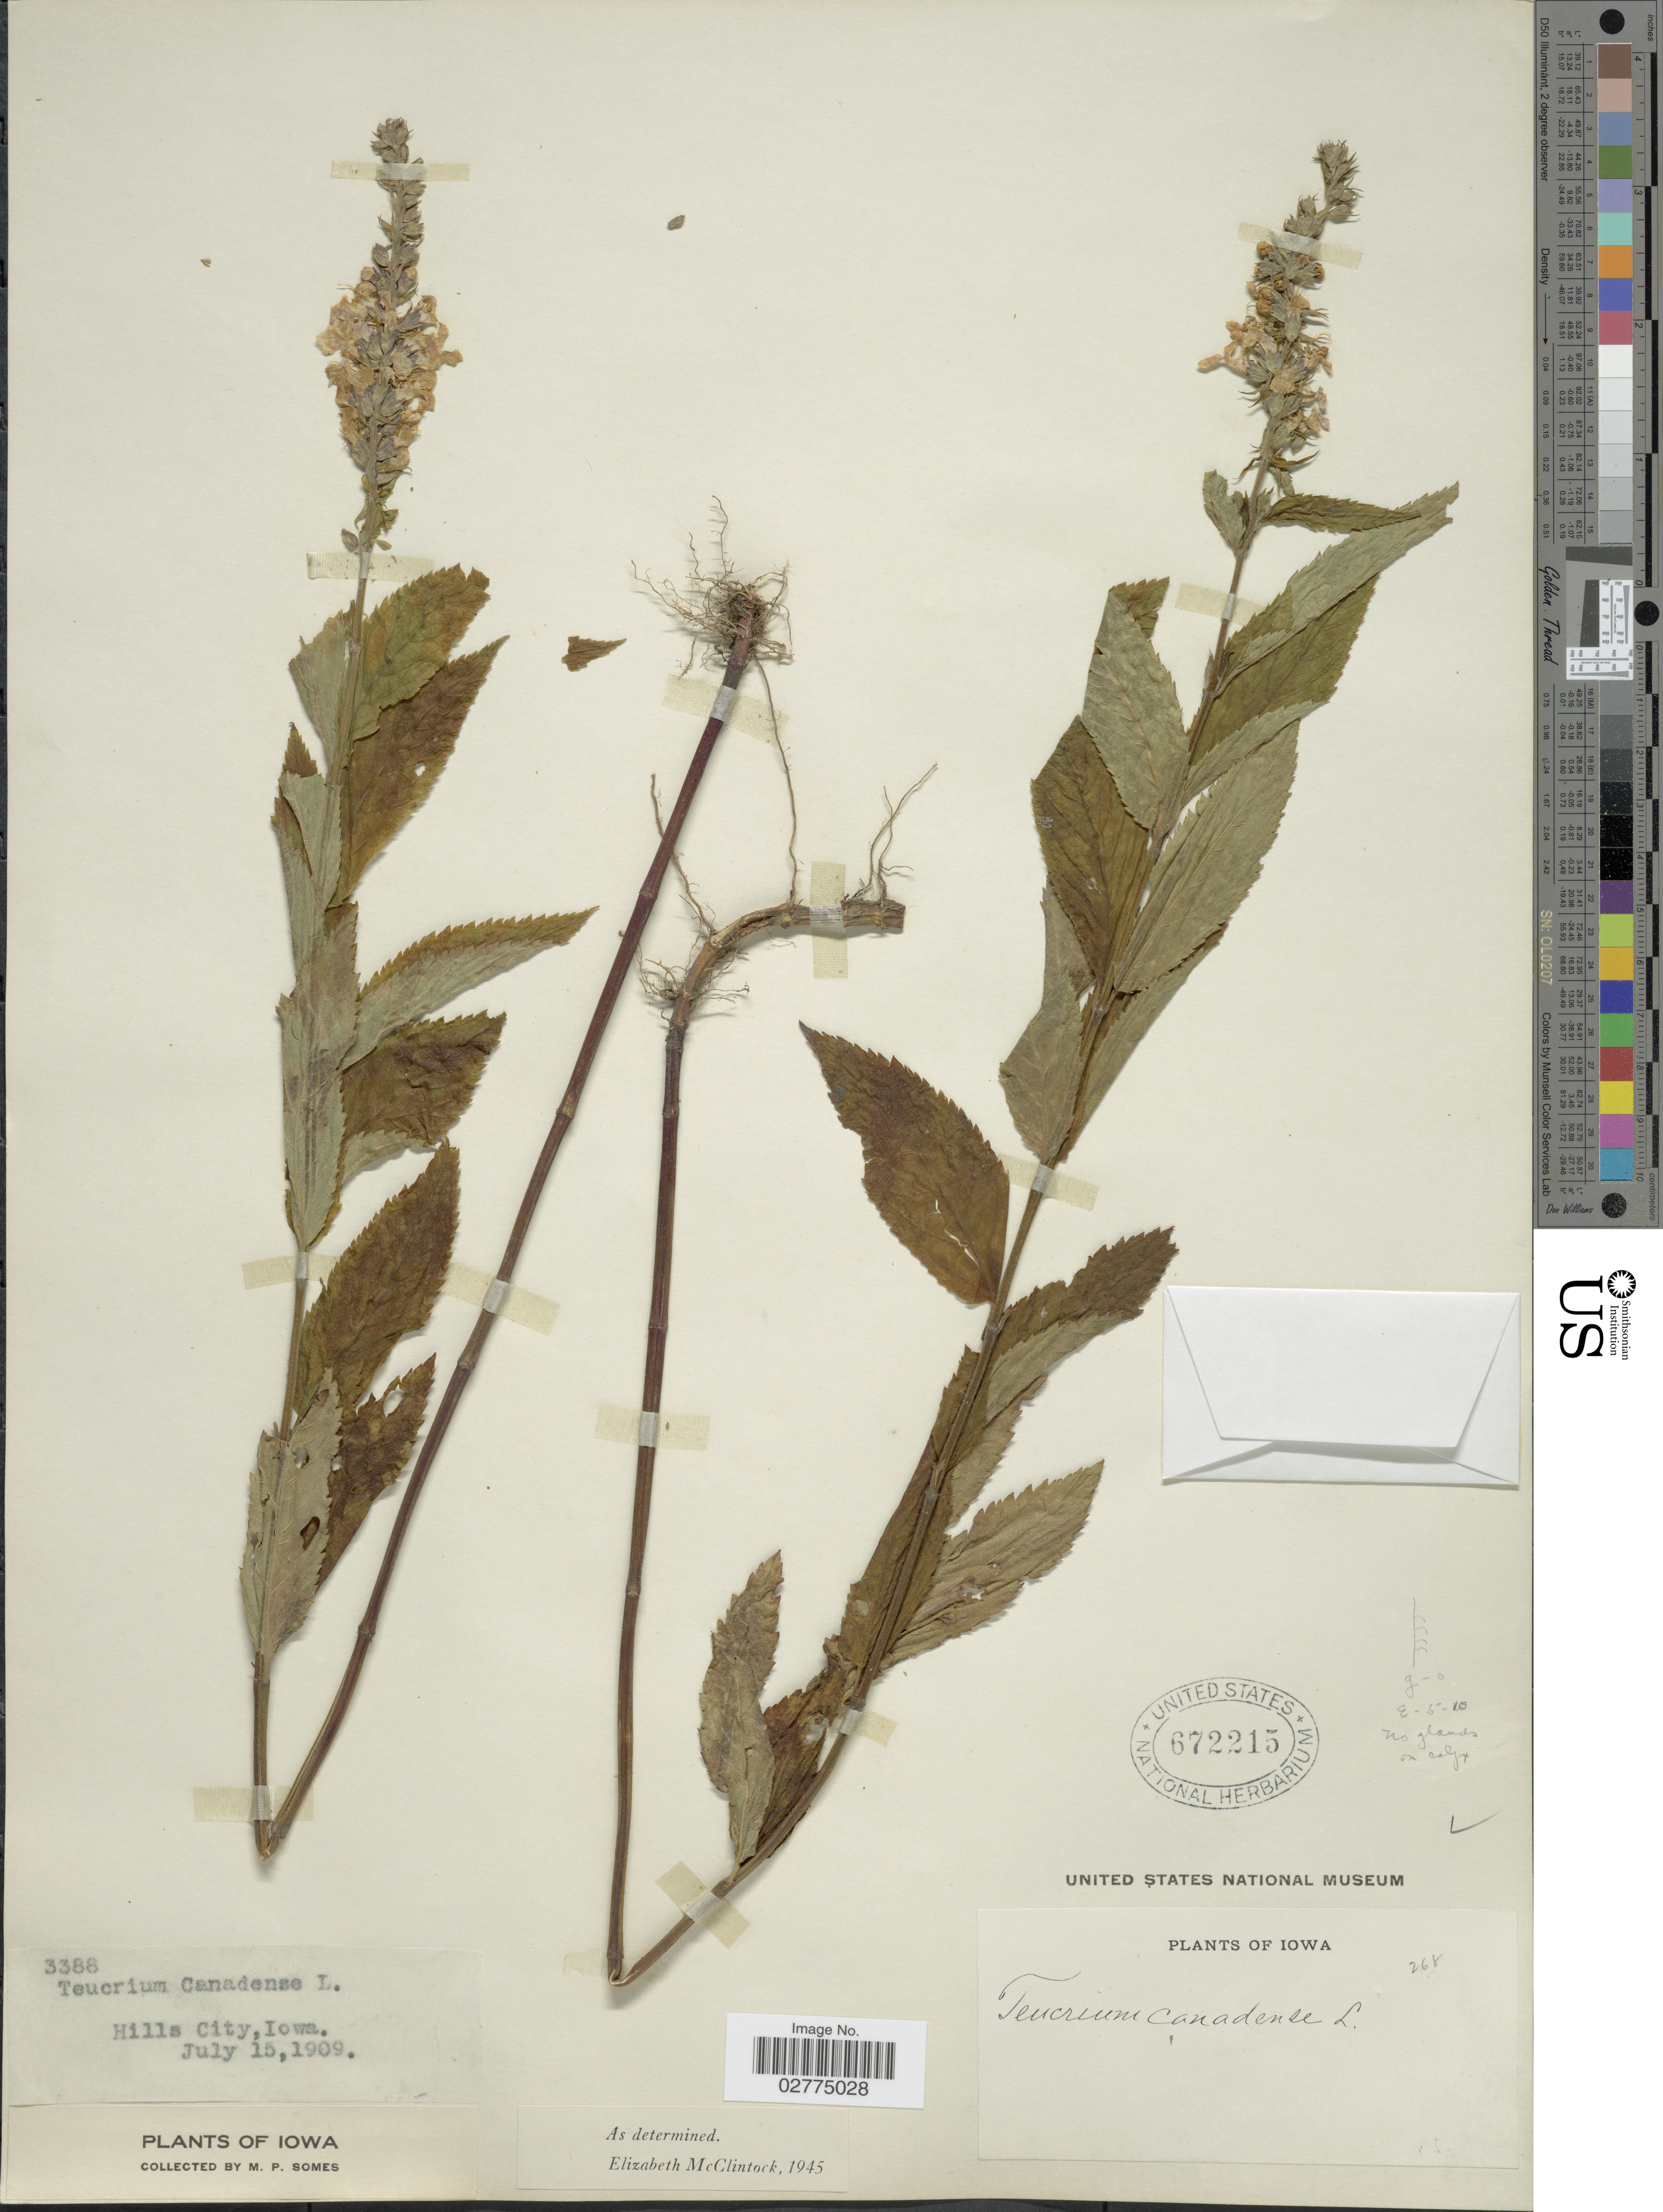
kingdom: Plantae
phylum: Tracheophyta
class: Magnoliopsida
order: Lamiales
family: Lamiaceae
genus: Teucrium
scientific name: Teucrium canadense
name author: L.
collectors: M. Somes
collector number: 3388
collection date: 1909-07-15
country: United States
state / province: Iowa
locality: Hills City.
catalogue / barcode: US 672215